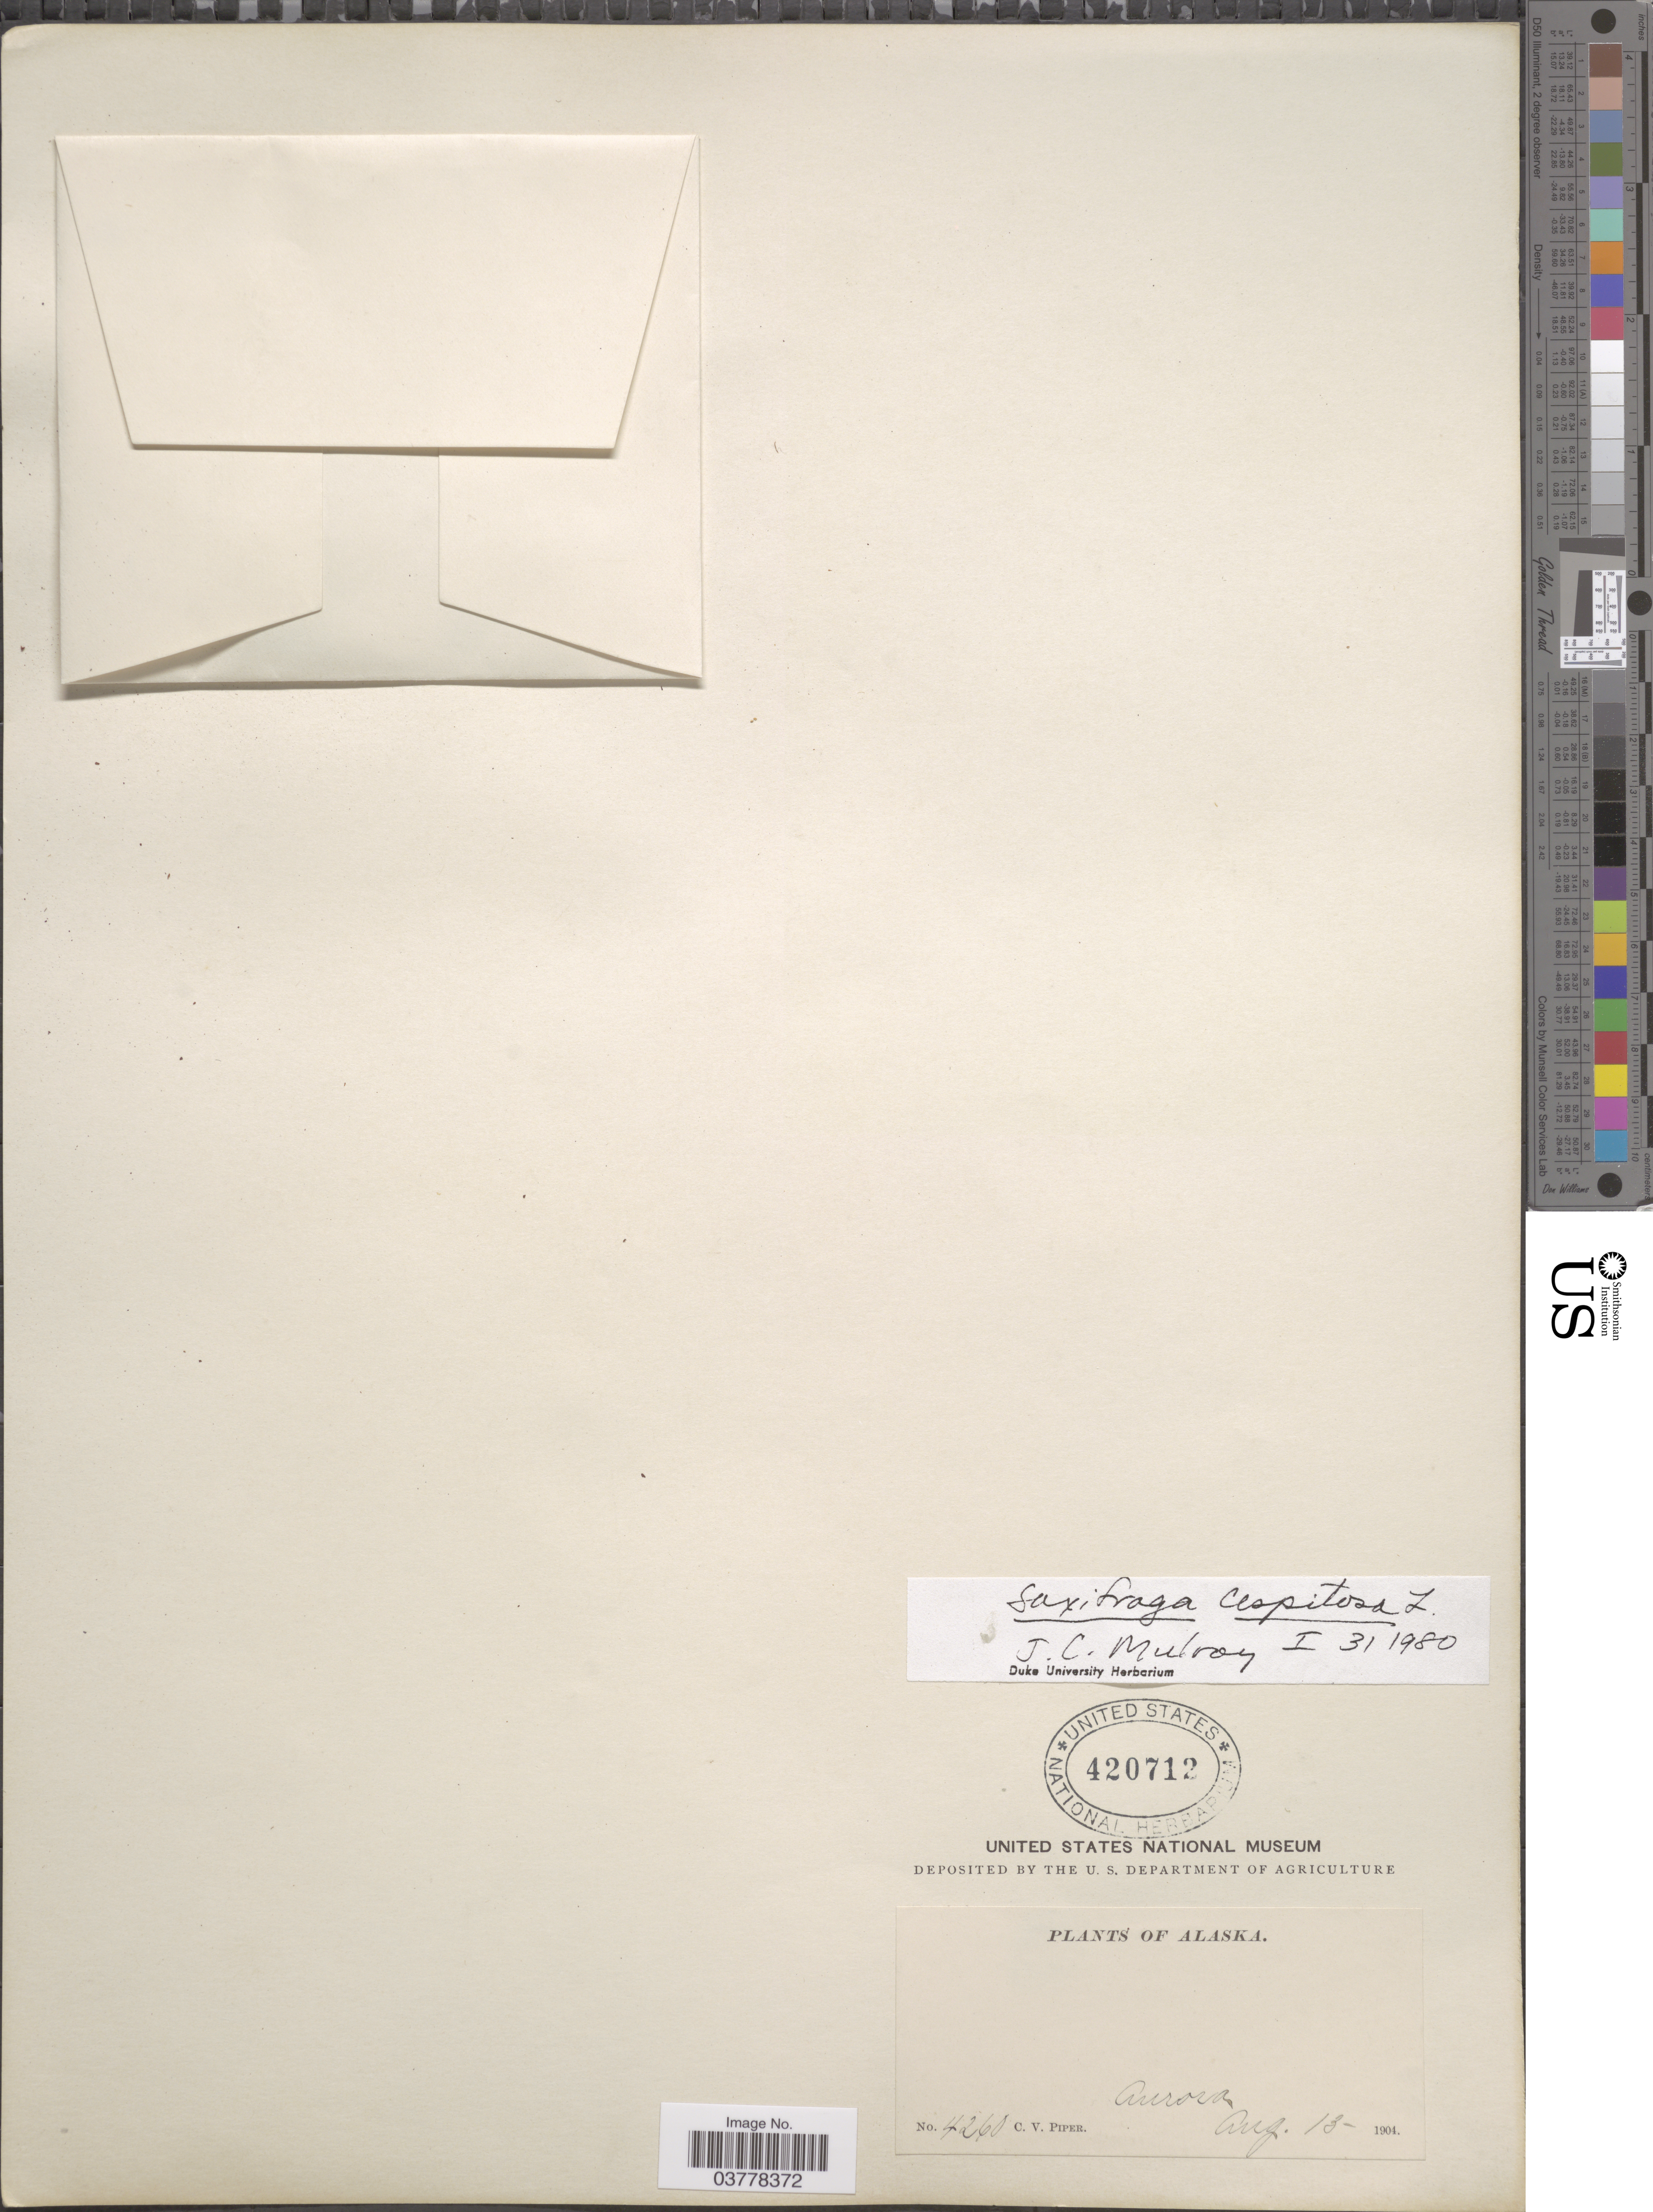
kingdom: Plantae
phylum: Tracheophyta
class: Magnoliopsida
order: Saxifragales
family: Saxifragaceae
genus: Saxifraga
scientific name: Saxifraga caespitosa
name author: L.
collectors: C. V. Piper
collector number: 4260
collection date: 1904-08-13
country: United States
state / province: Alaska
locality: Aurora.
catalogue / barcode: US 420712